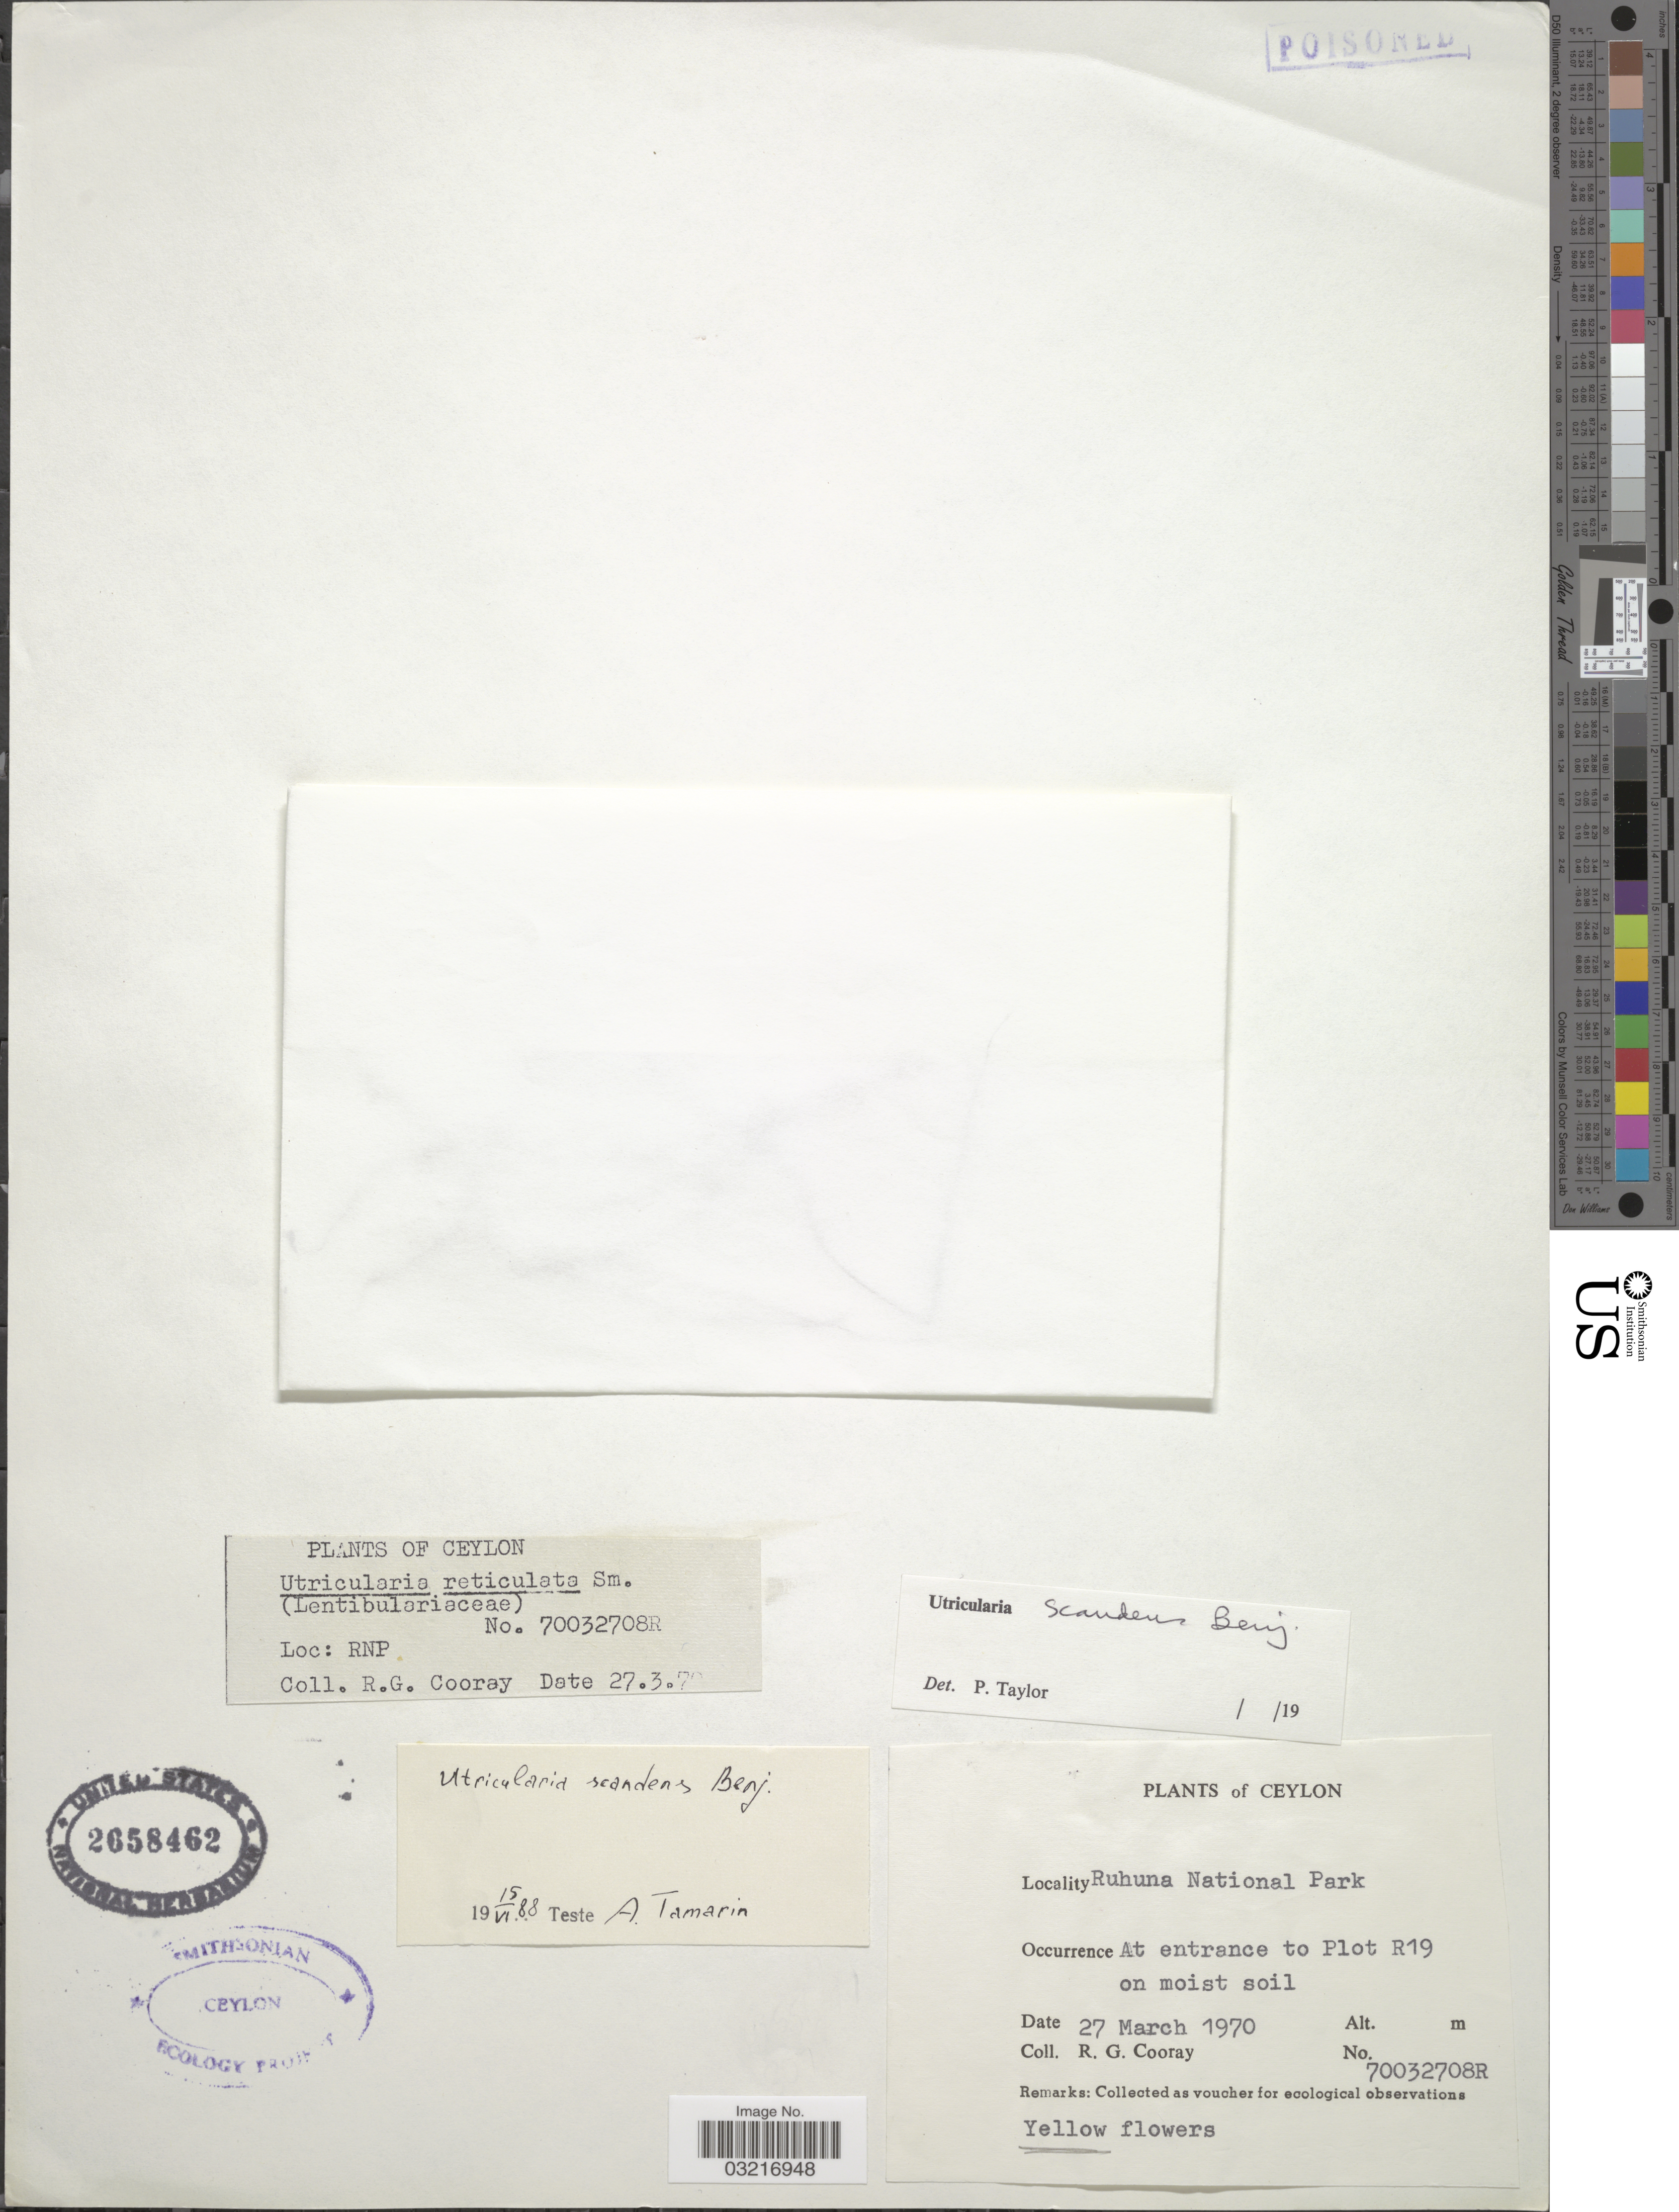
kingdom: Plantae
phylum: Tracheophyta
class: Magnoliopsida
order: Lamiales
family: Lentibulariaceae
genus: Utricularia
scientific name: Utricularia scandens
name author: Benj.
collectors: R. Cooray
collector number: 70032708R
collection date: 1970-03-27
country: Sri Lanka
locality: Ceylon, Ruhuna National Park, At entrance to Plot R19 on moist soil.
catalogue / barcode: US 2658462